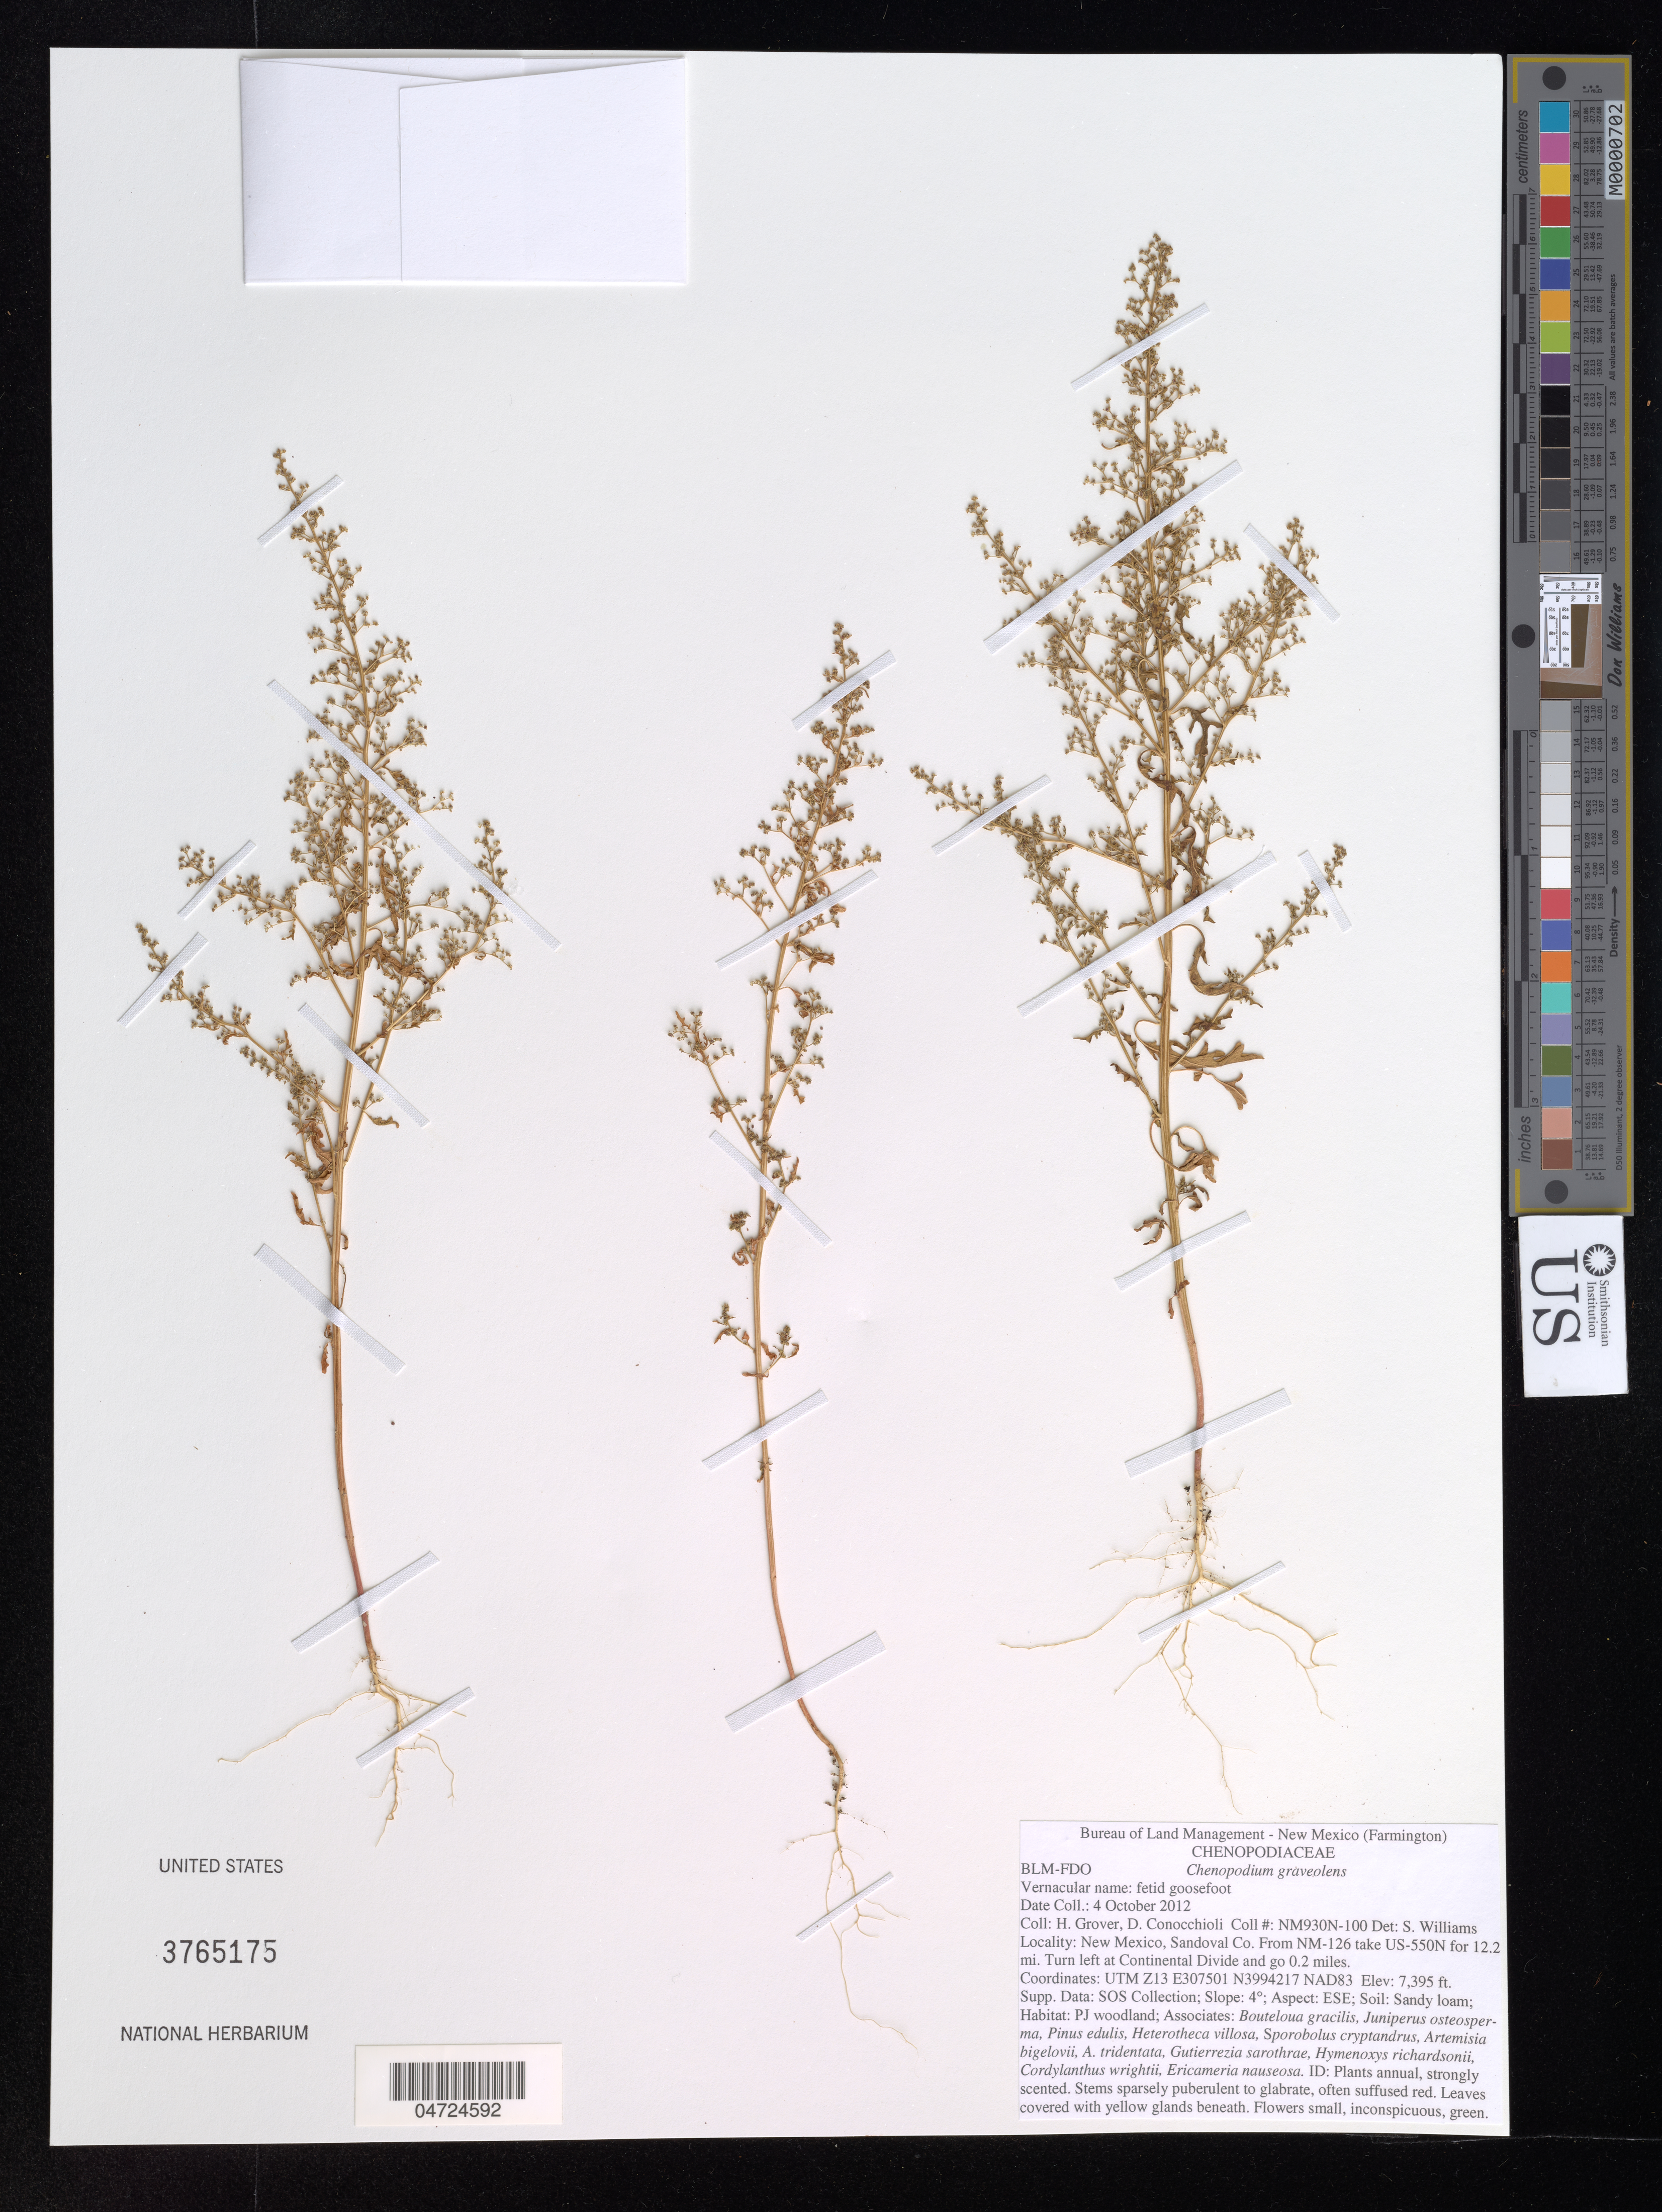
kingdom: Plantae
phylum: Tracheophyta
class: Magnoliopsida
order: Caryophyllales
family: Amaranthaceae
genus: Chenopodium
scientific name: Chenopodium graveolens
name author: Willd.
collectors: H. Grover & D. Conocchioli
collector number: NM930N-100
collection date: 2012-10-04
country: United States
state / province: New Mexico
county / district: Sandoval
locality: Sandoval Co. From NM-126 take US-550N for 12.2 mi. Turn left at Continental Divide and go 0.2 miles. UTM Z13. NAD83.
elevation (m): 2254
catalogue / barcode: US 3765175